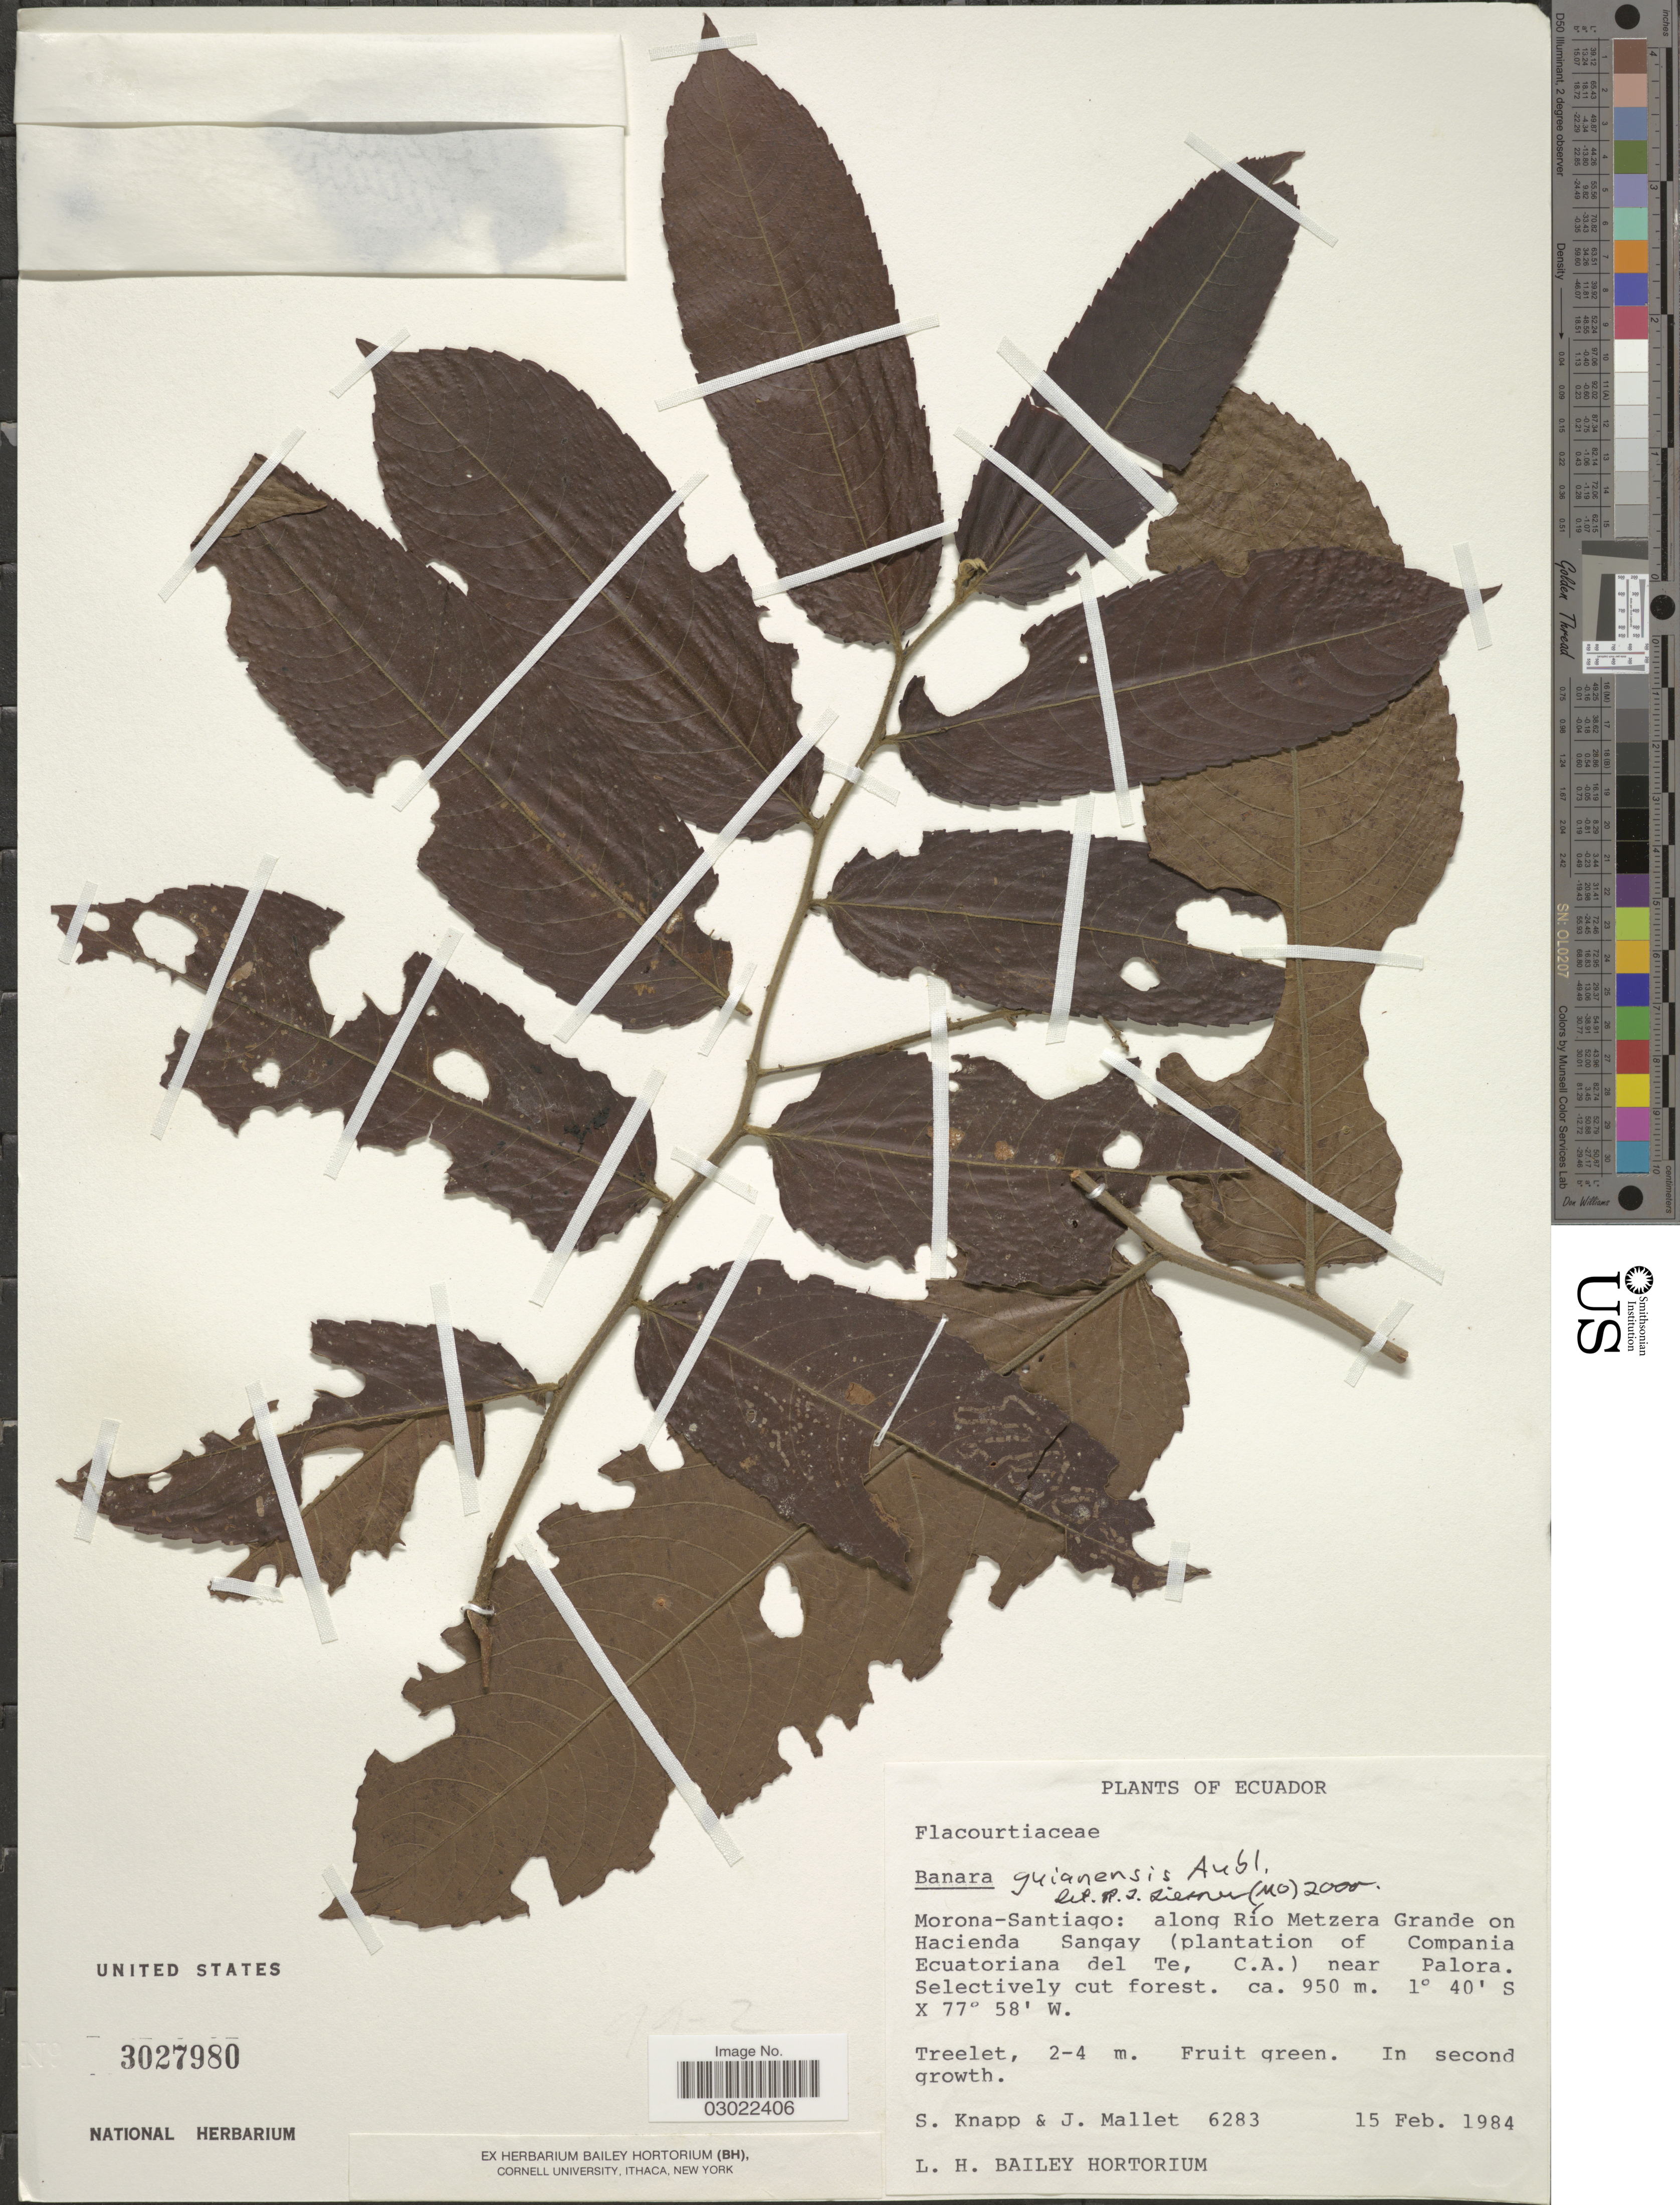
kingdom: Plantae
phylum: Tracheophyta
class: Magnoliopsida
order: Malpighiales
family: Salicaceae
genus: Banara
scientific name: Banara guianensis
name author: Aubl.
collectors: S. Knapp & J. Mallet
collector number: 6283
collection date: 1984-02-15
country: Ecuador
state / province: Morona-Santiago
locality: Along Río Metzera Grande on Hacienda Sangay (plantation of Compania Ecuatoriana del Te, C. A.) near Palora.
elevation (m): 950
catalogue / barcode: US 3027980